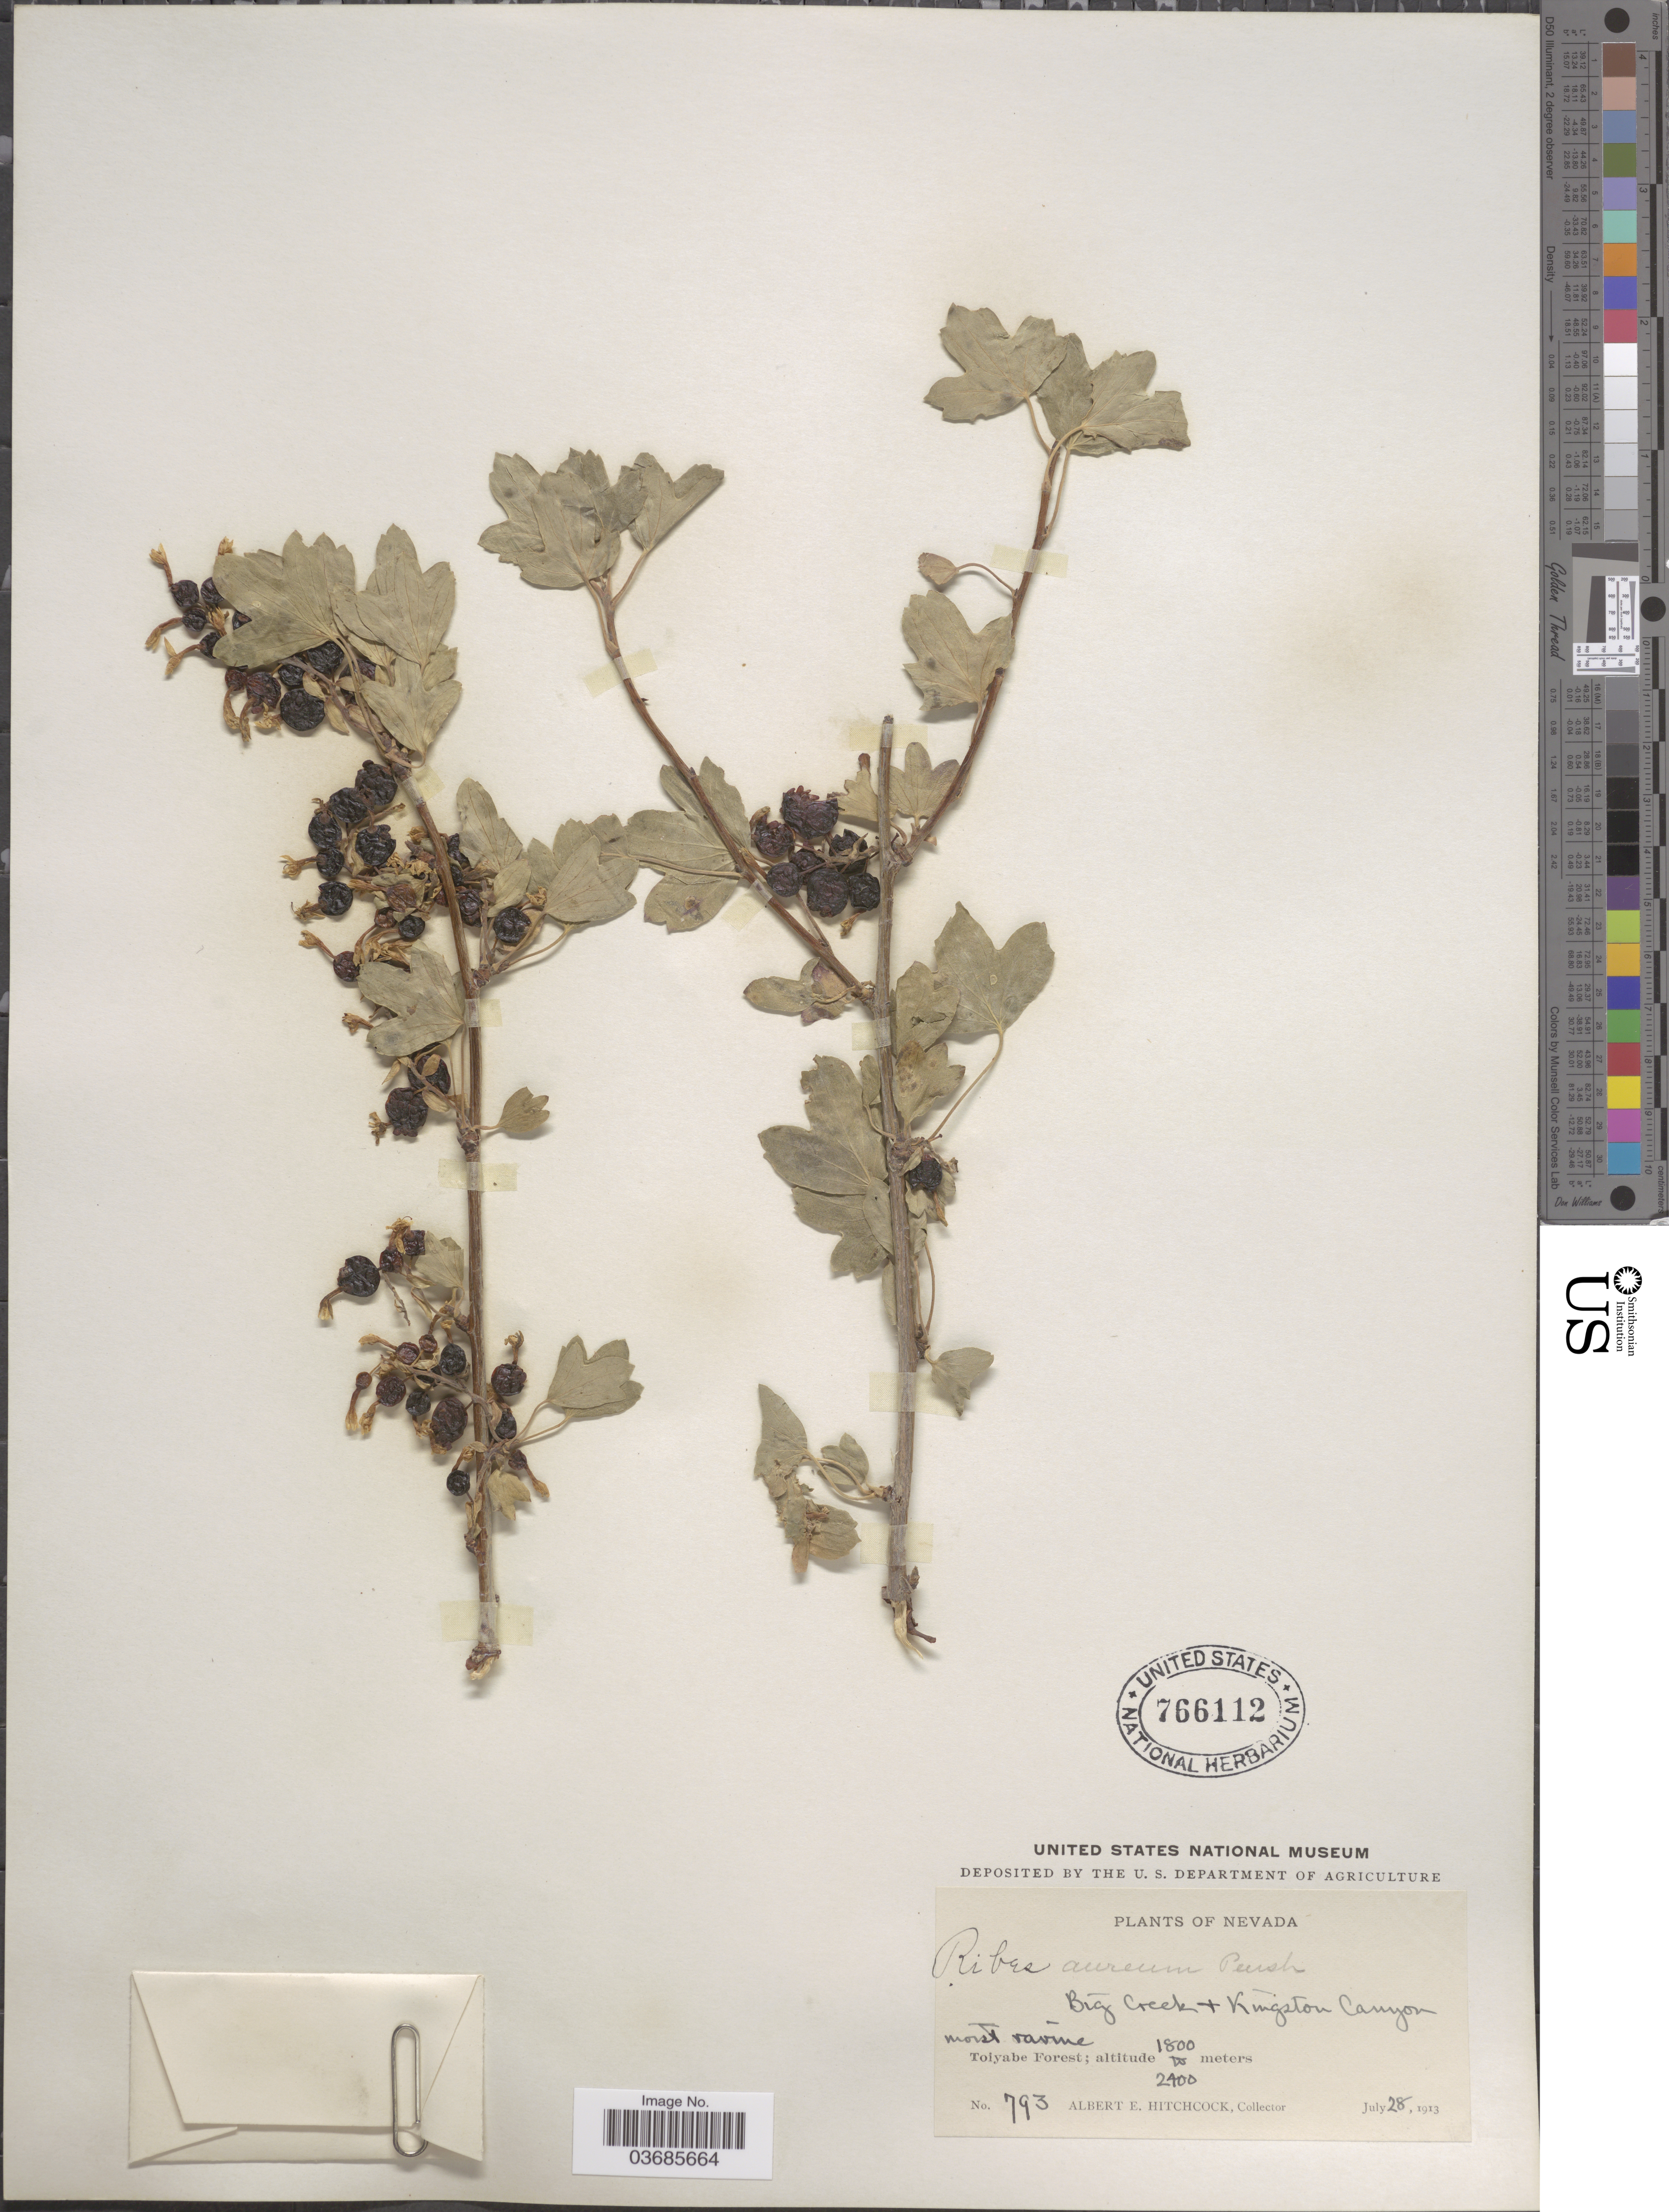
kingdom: Plantae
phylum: Tracheophyta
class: Magnoliopsida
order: Saxifragales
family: Grossulariaceae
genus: Ribes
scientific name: Ribes aureum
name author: Pursh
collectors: A. Hitchcock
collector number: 793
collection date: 1913-07-28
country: United States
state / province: Nevada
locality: Big Creek & Kingston Canyon. Toiyabe Forest.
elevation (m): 1800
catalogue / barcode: US 766112